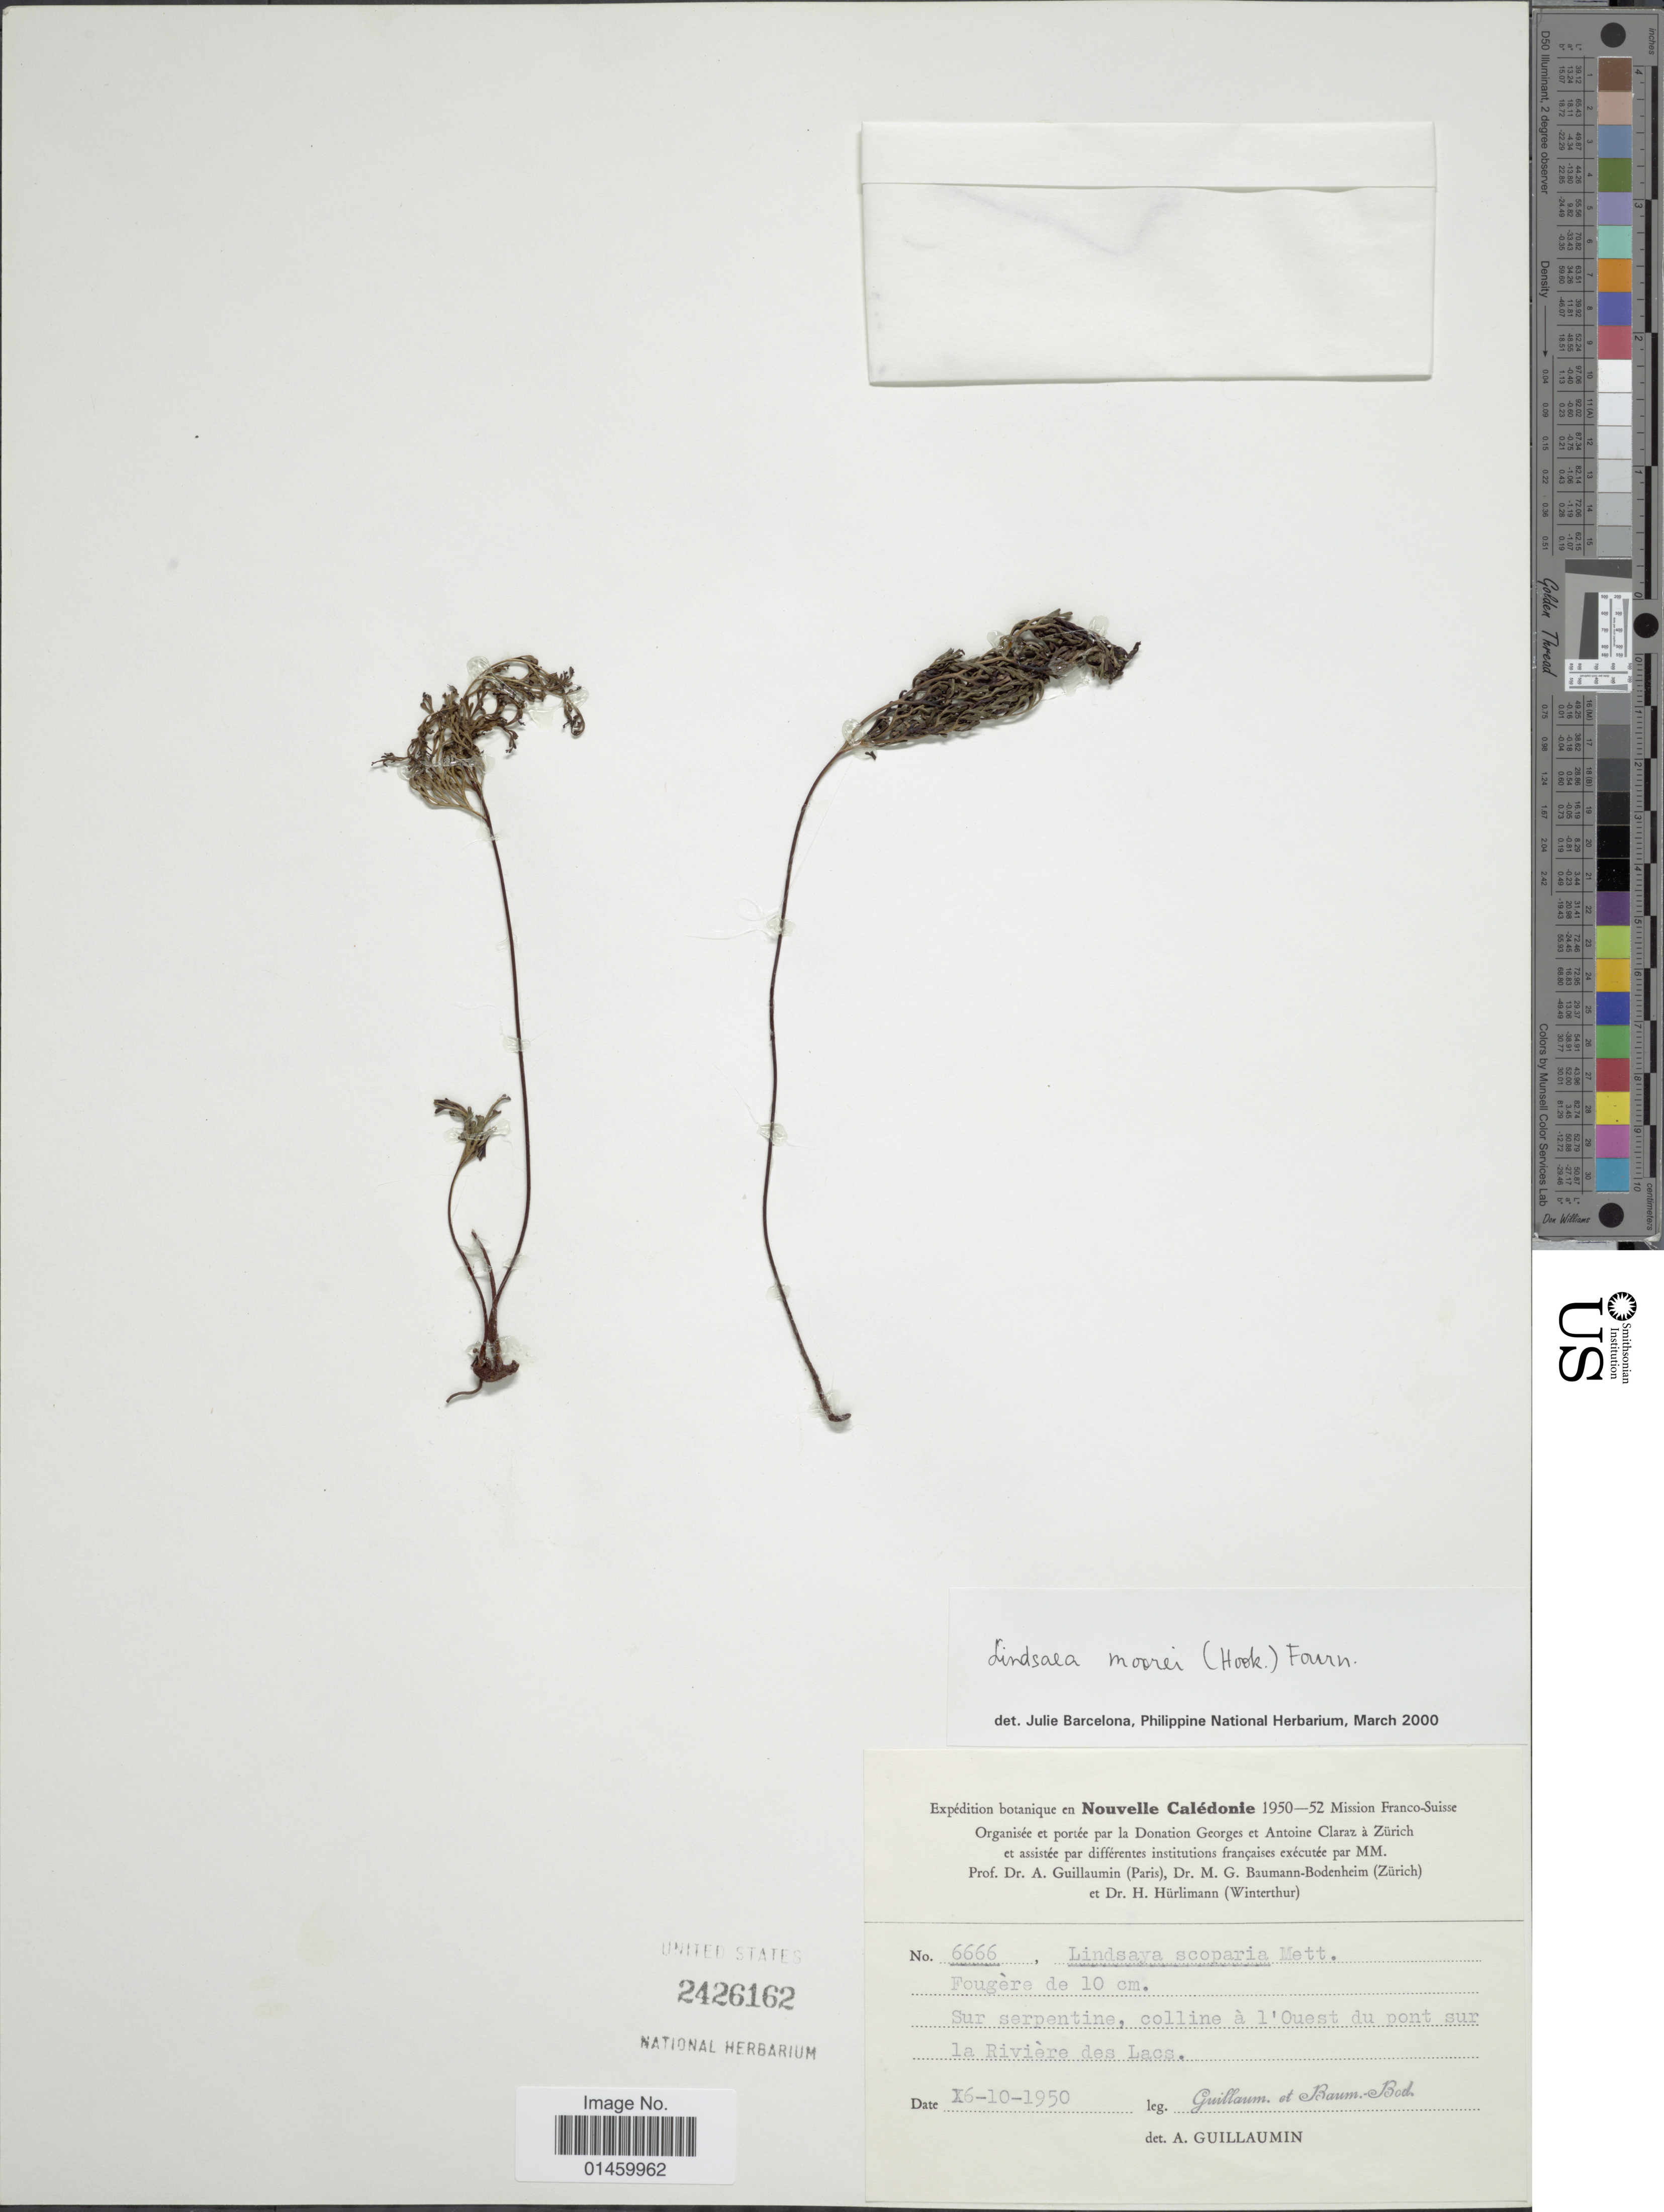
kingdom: Plantae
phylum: Tracheophyta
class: Polypodiopsida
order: Polypodiales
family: Lindsaeaceae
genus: Lindsaea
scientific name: Lindsaea moorei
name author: (Hook.) E. Fourn.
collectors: A. Guillaumin & M. G. Baumann-Bodenheim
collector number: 6666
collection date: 1950-10-16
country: New Caledonia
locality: Sur serpentine, colline a l' Ouest du pont sur la Riviere des Lacs.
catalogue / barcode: US 2426162